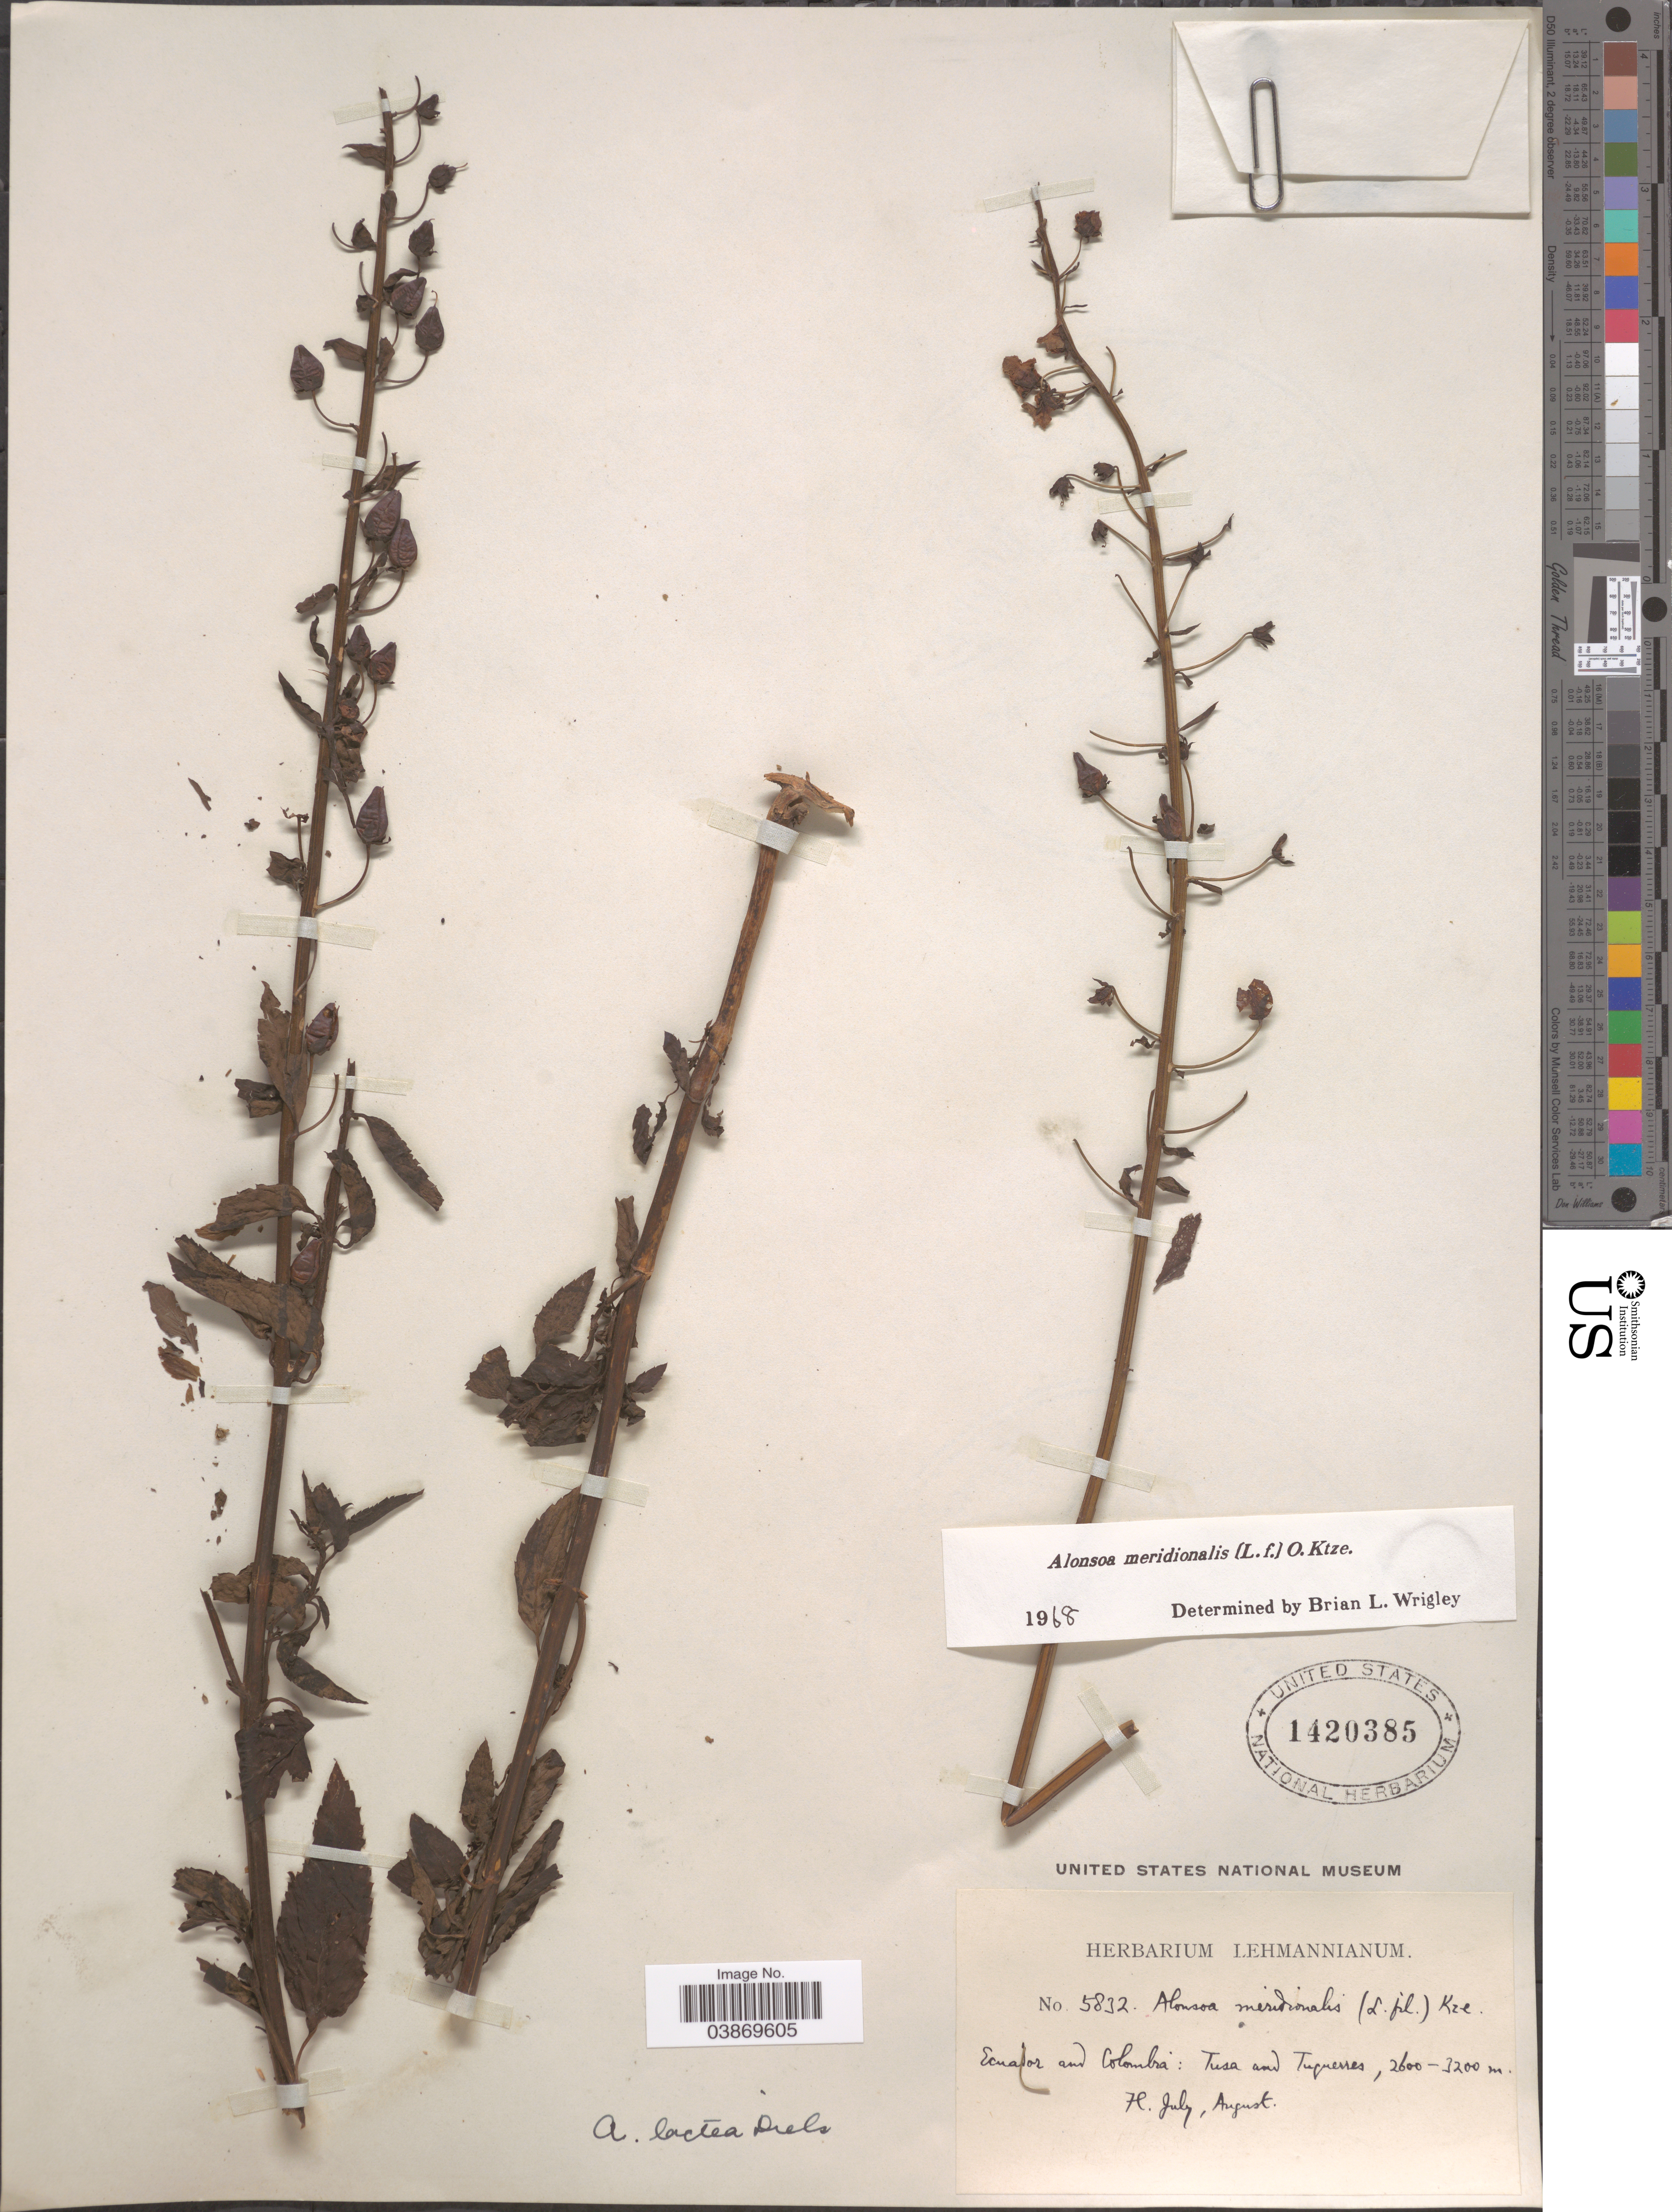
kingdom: Plantae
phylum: Tracheophyta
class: Magnoliopsida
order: Lamiales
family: Scrophulariaceae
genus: Alonsoa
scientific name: Alonsoa meridionalis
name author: (L. f.) Kuntze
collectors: ex herb. Lehmannianum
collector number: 5832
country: Colombia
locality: Ecuador and Colombia: Tusa and Tuquerres.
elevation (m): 2600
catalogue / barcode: US 1420385